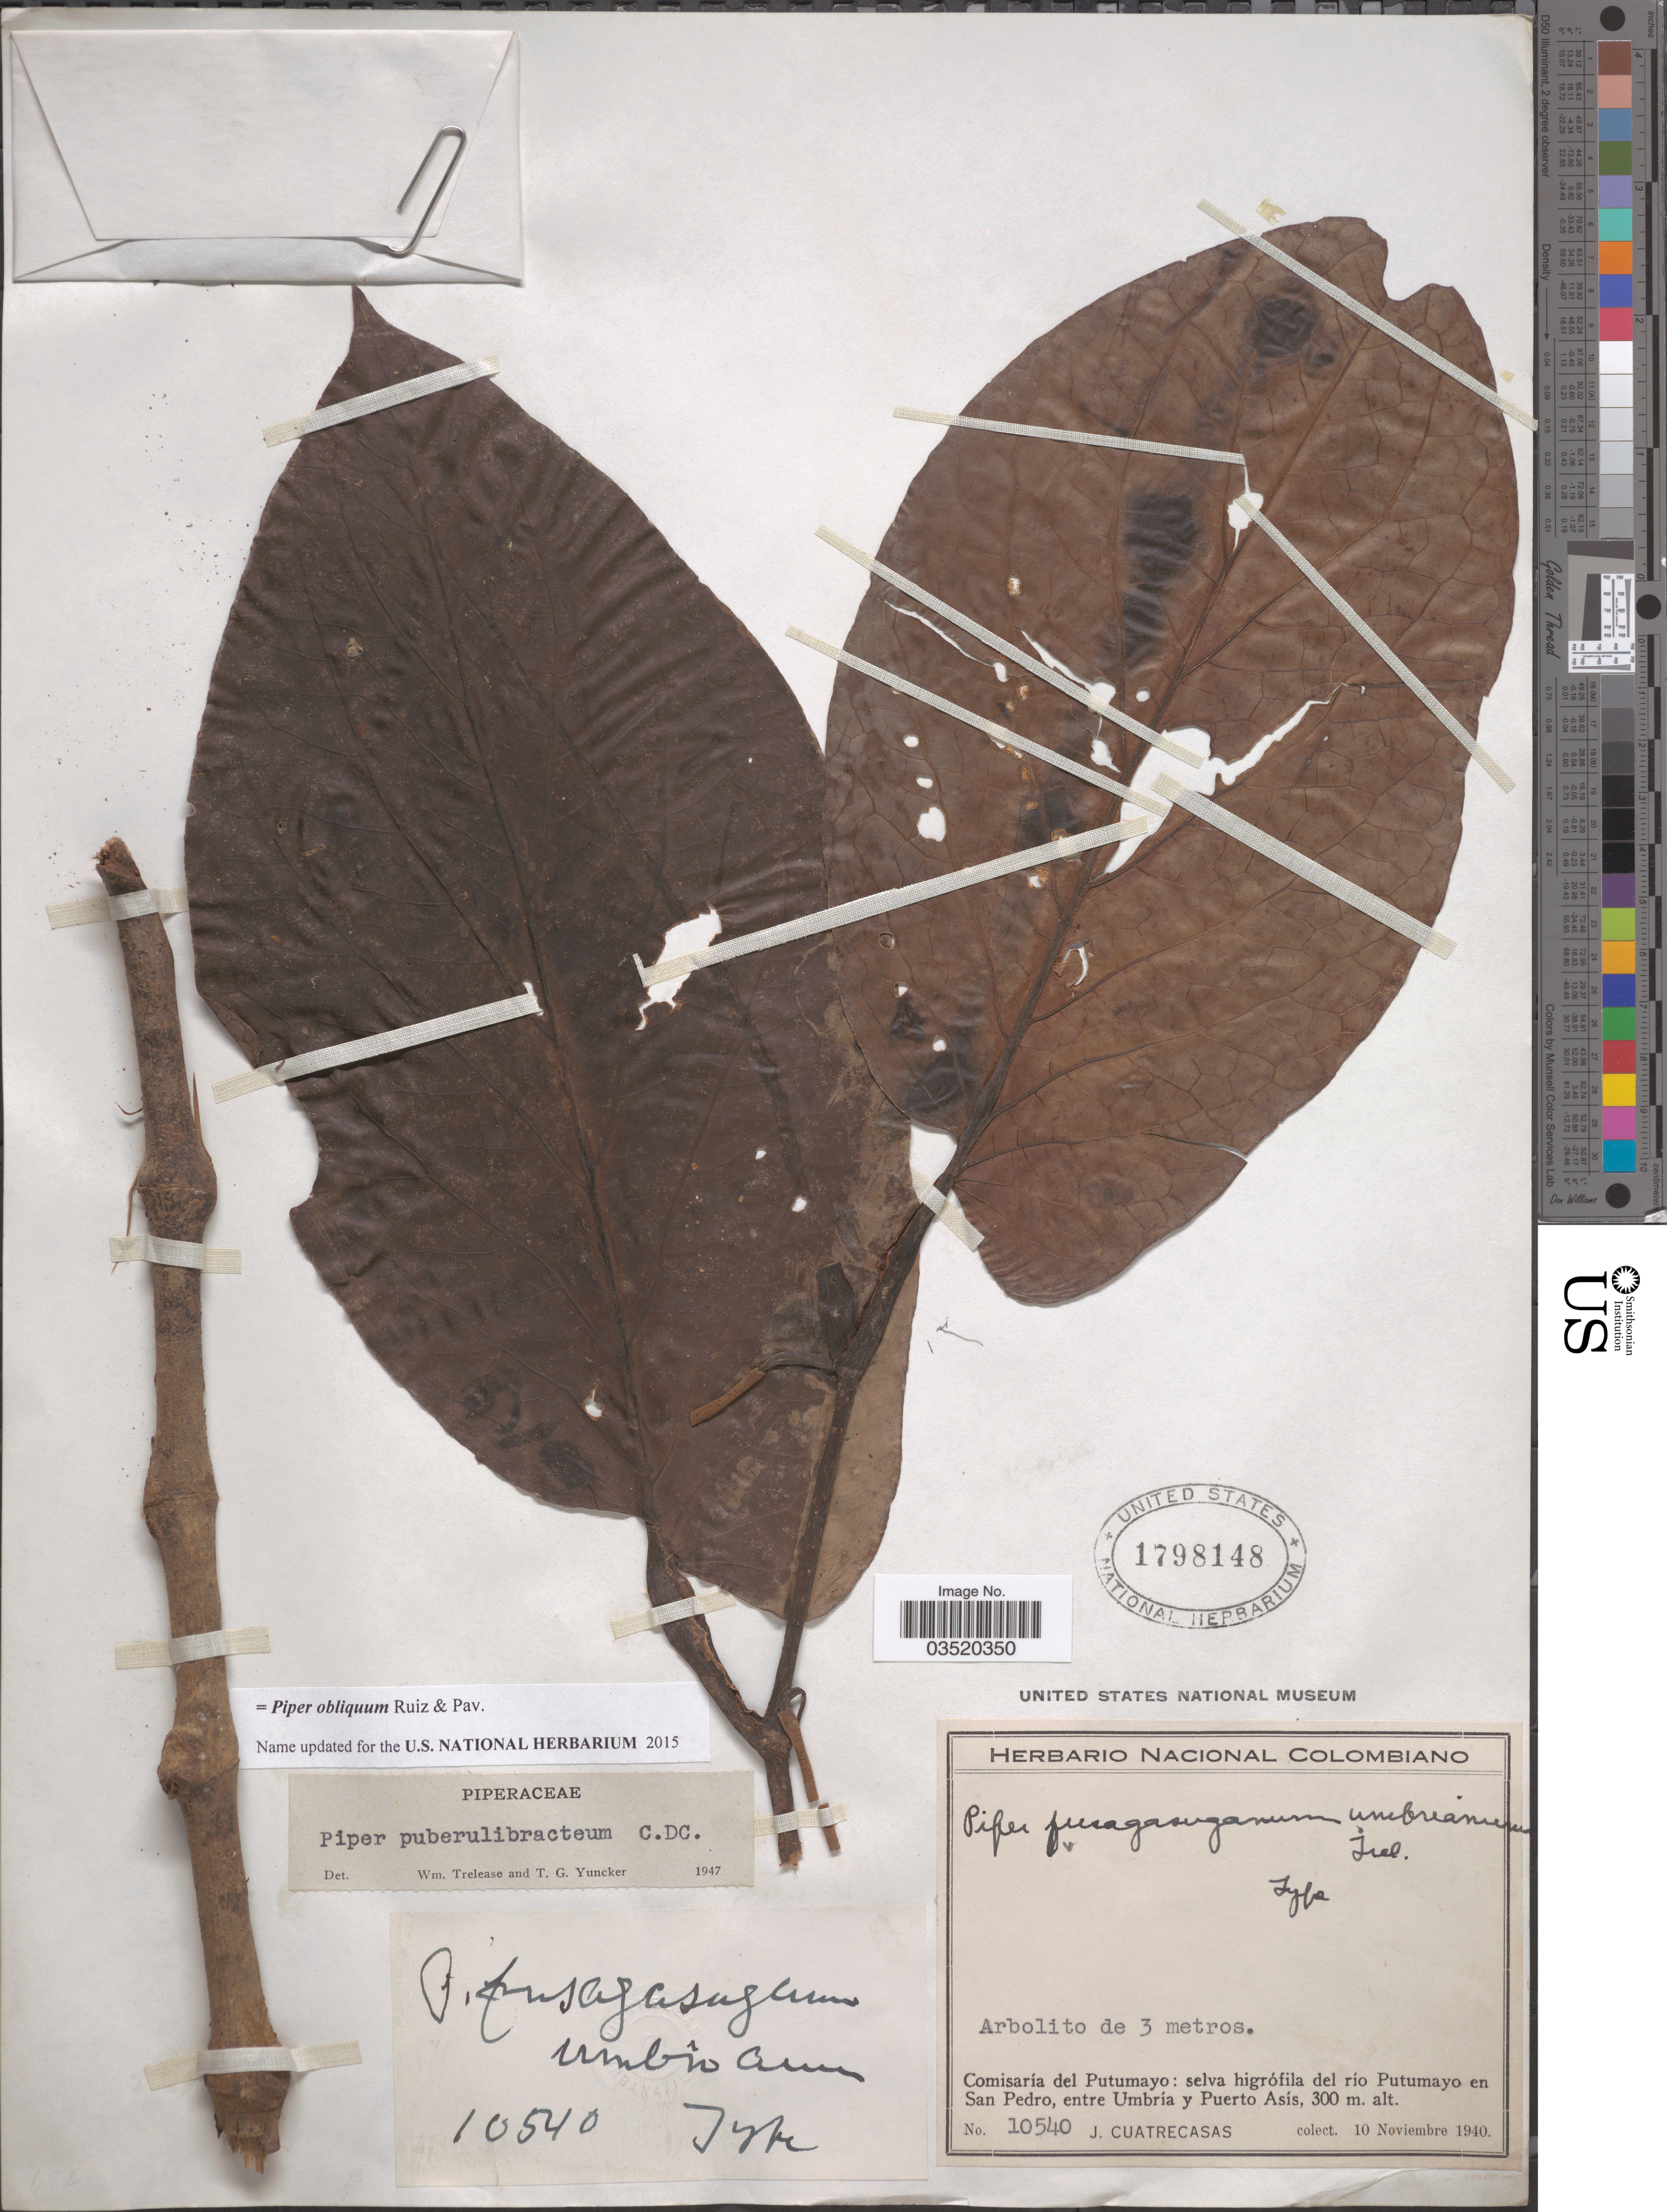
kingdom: Plantae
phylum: Tracheophyta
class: Magnoliopsida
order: Piperales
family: Piperaceae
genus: Piper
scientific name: Piper obliquum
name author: Ruiz & Pav.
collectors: J. Cuatrecasas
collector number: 10540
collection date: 1940-11-10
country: Colombia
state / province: Putumayo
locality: Comisaría del Putumayo: selva higrófila del río Putumayo en San Pedro, entre Umbría y Puerto Asís.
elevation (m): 300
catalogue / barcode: US 1798148